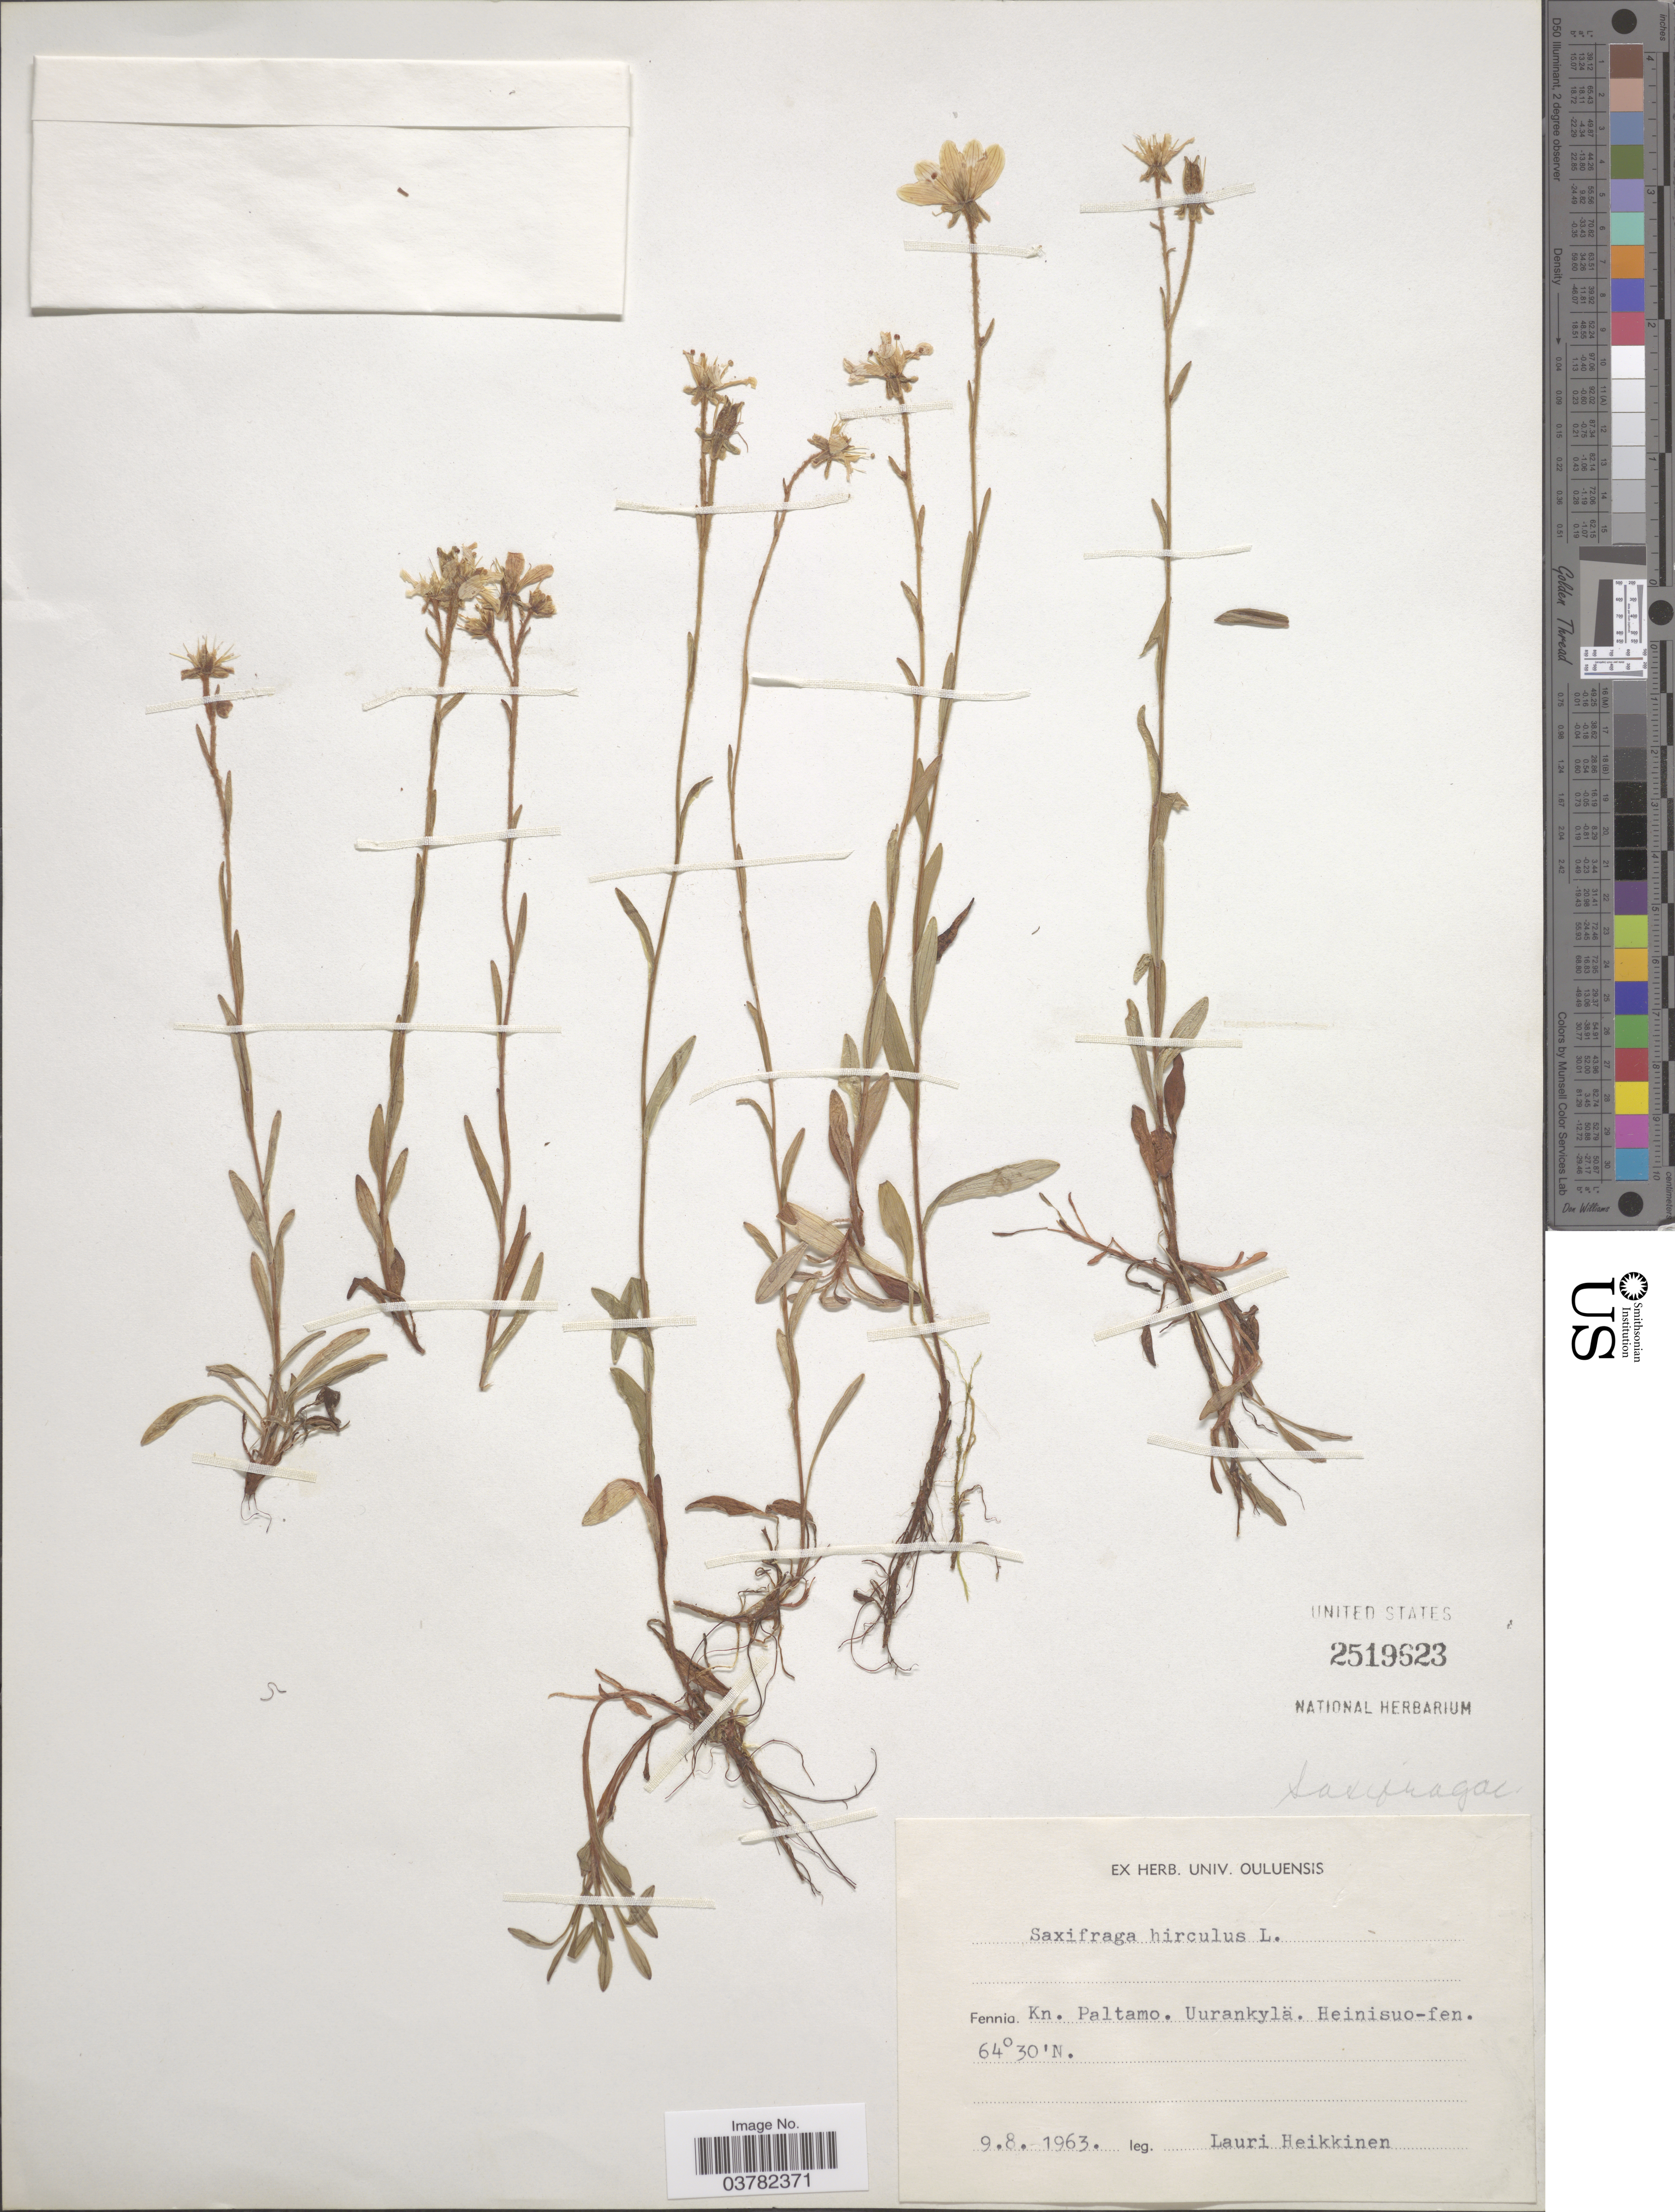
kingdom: Plantae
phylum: Tracheophyta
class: Magnoliopsida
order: Saxifragales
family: Saxifragaceae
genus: Saxifraga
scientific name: Saxifraga hirculus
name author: L.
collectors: L. Heikkinen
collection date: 1963-08-09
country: Finland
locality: Fennia. Kn. Paltamo. Uurankylä. Heinisuo-fen.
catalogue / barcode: US 2519623